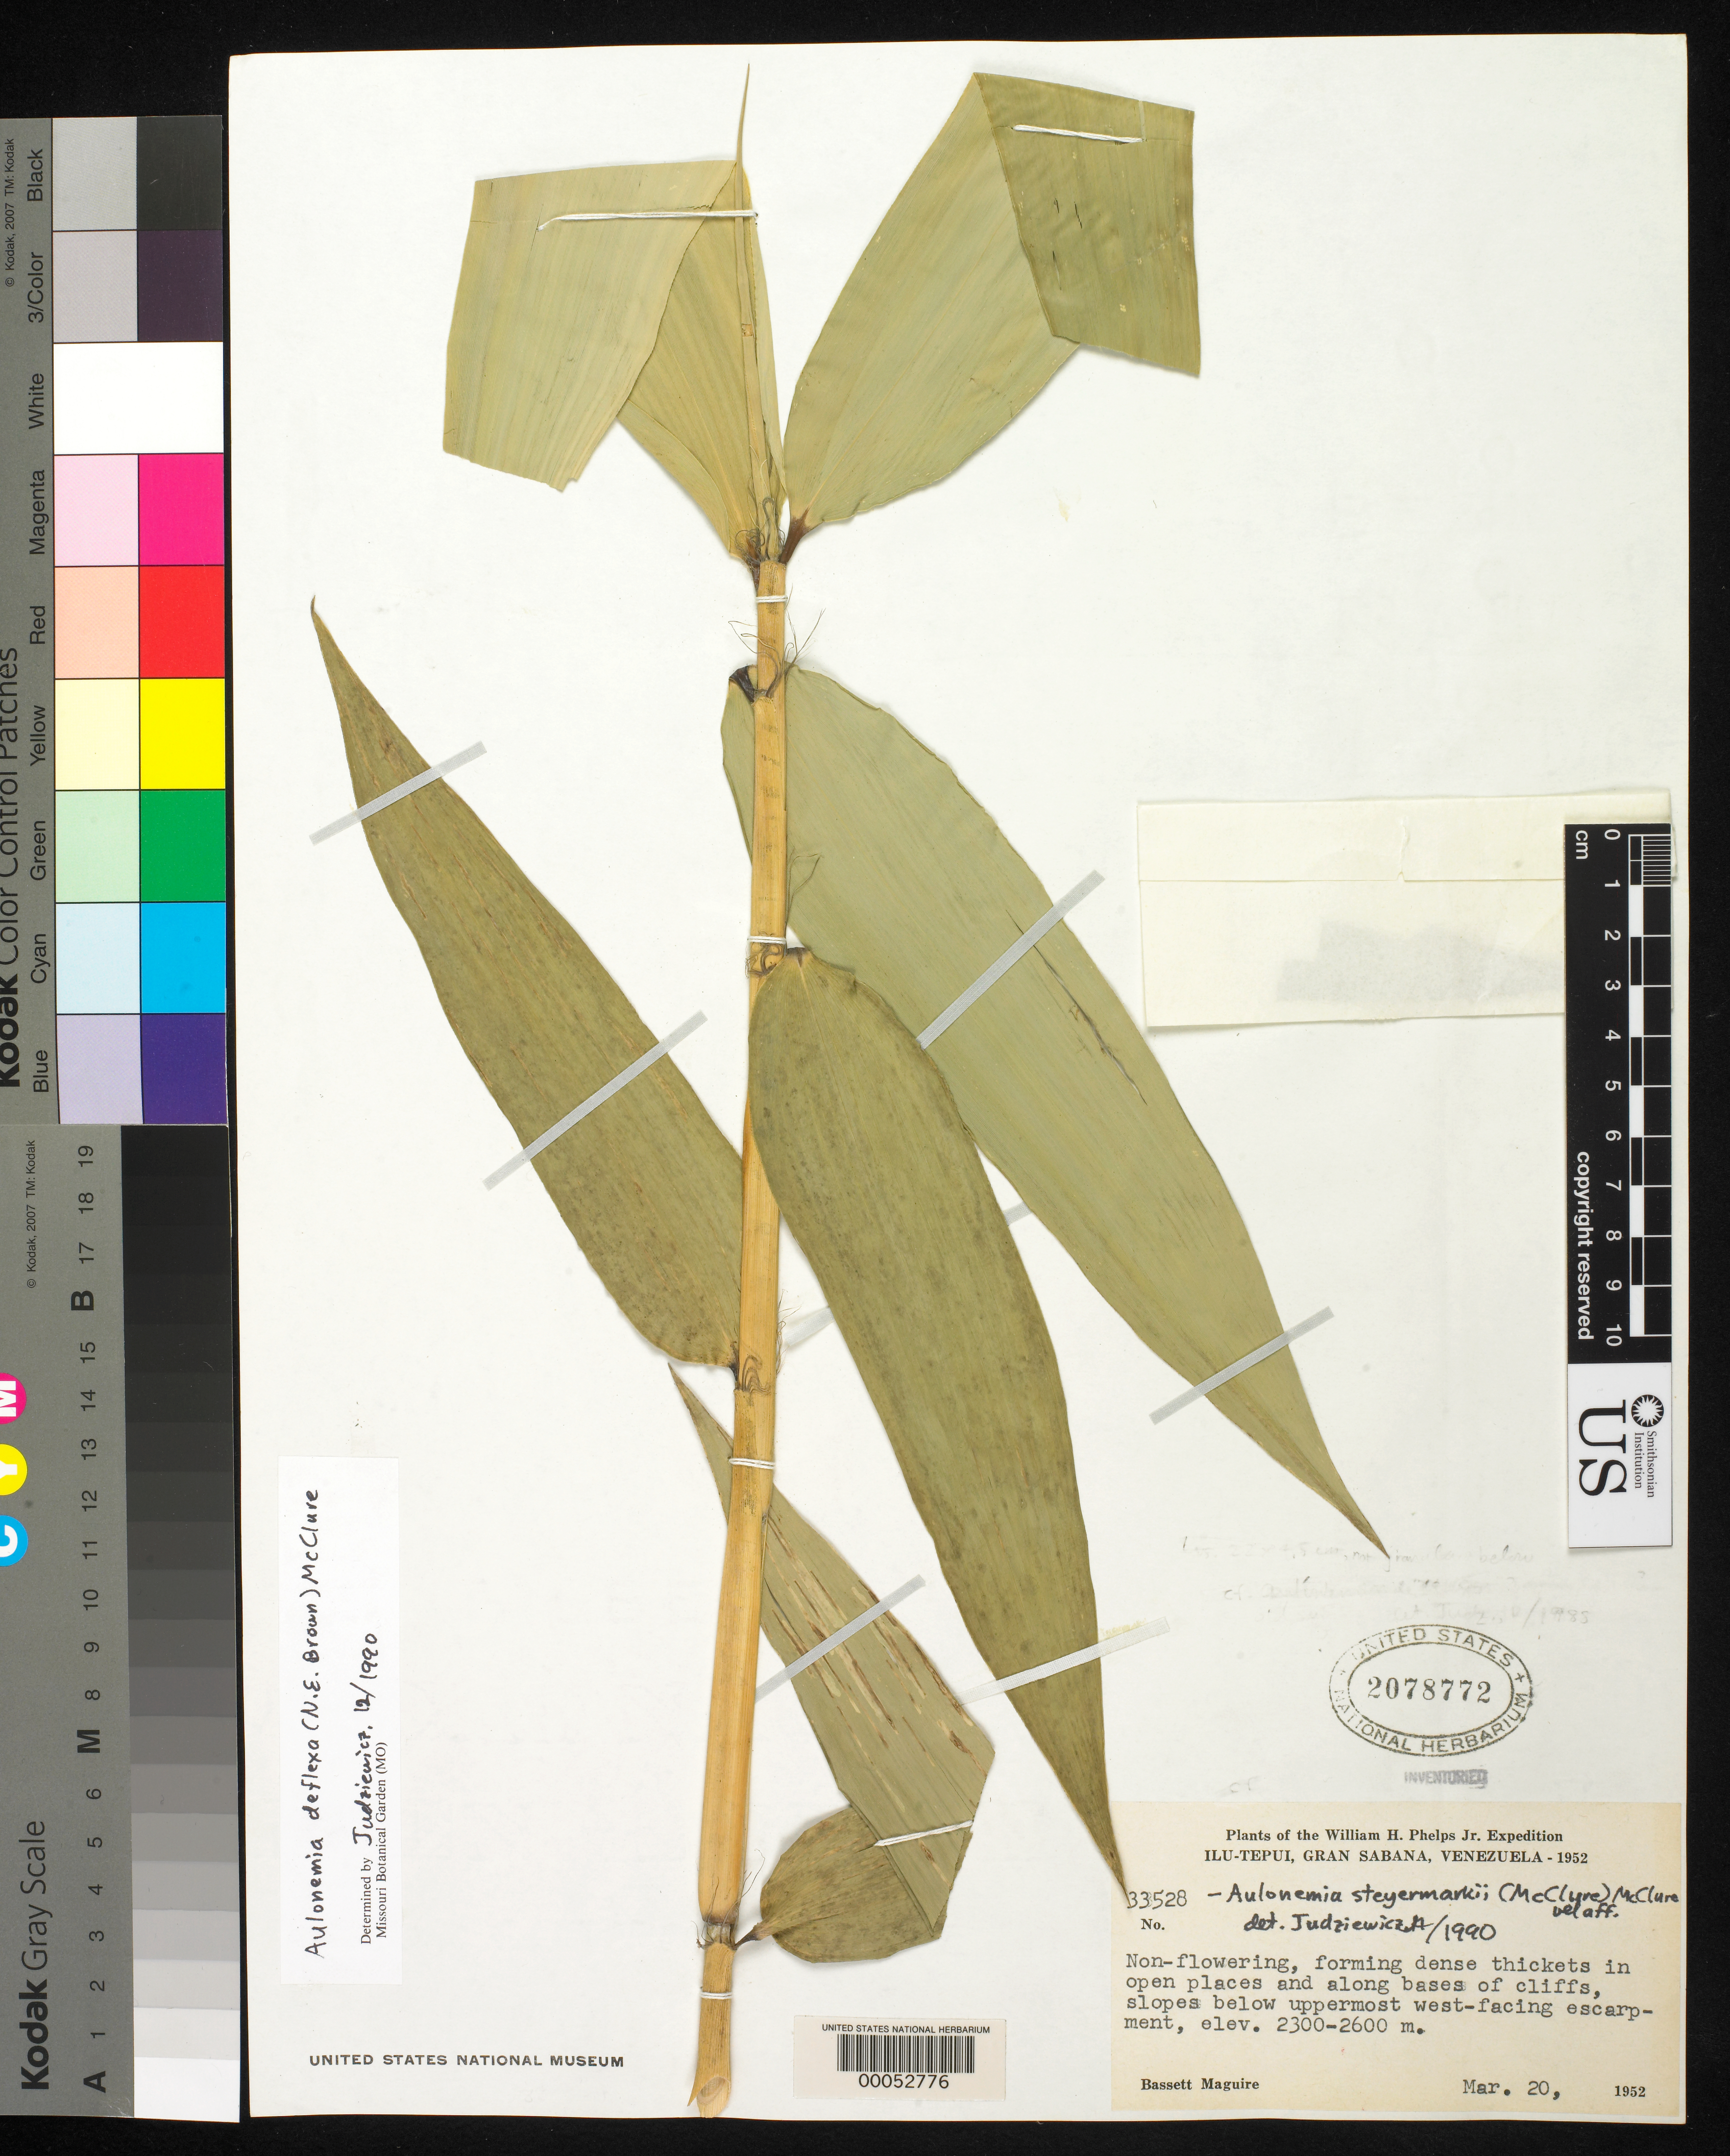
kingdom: Plantae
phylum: Tracheophyta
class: Liliopsida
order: Poales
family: Poaceae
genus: Aulonemia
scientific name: Aulonemia deflexa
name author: (N.E. Br.) McClure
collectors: B. Maguire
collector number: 33528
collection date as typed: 20 Mar 1952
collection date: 1952-03-20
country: Venezuela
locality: Gran sabana, ilu-tepui, below uppermost w facing escarpment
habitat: Slopes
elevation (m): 2300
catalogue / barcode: US 2078772